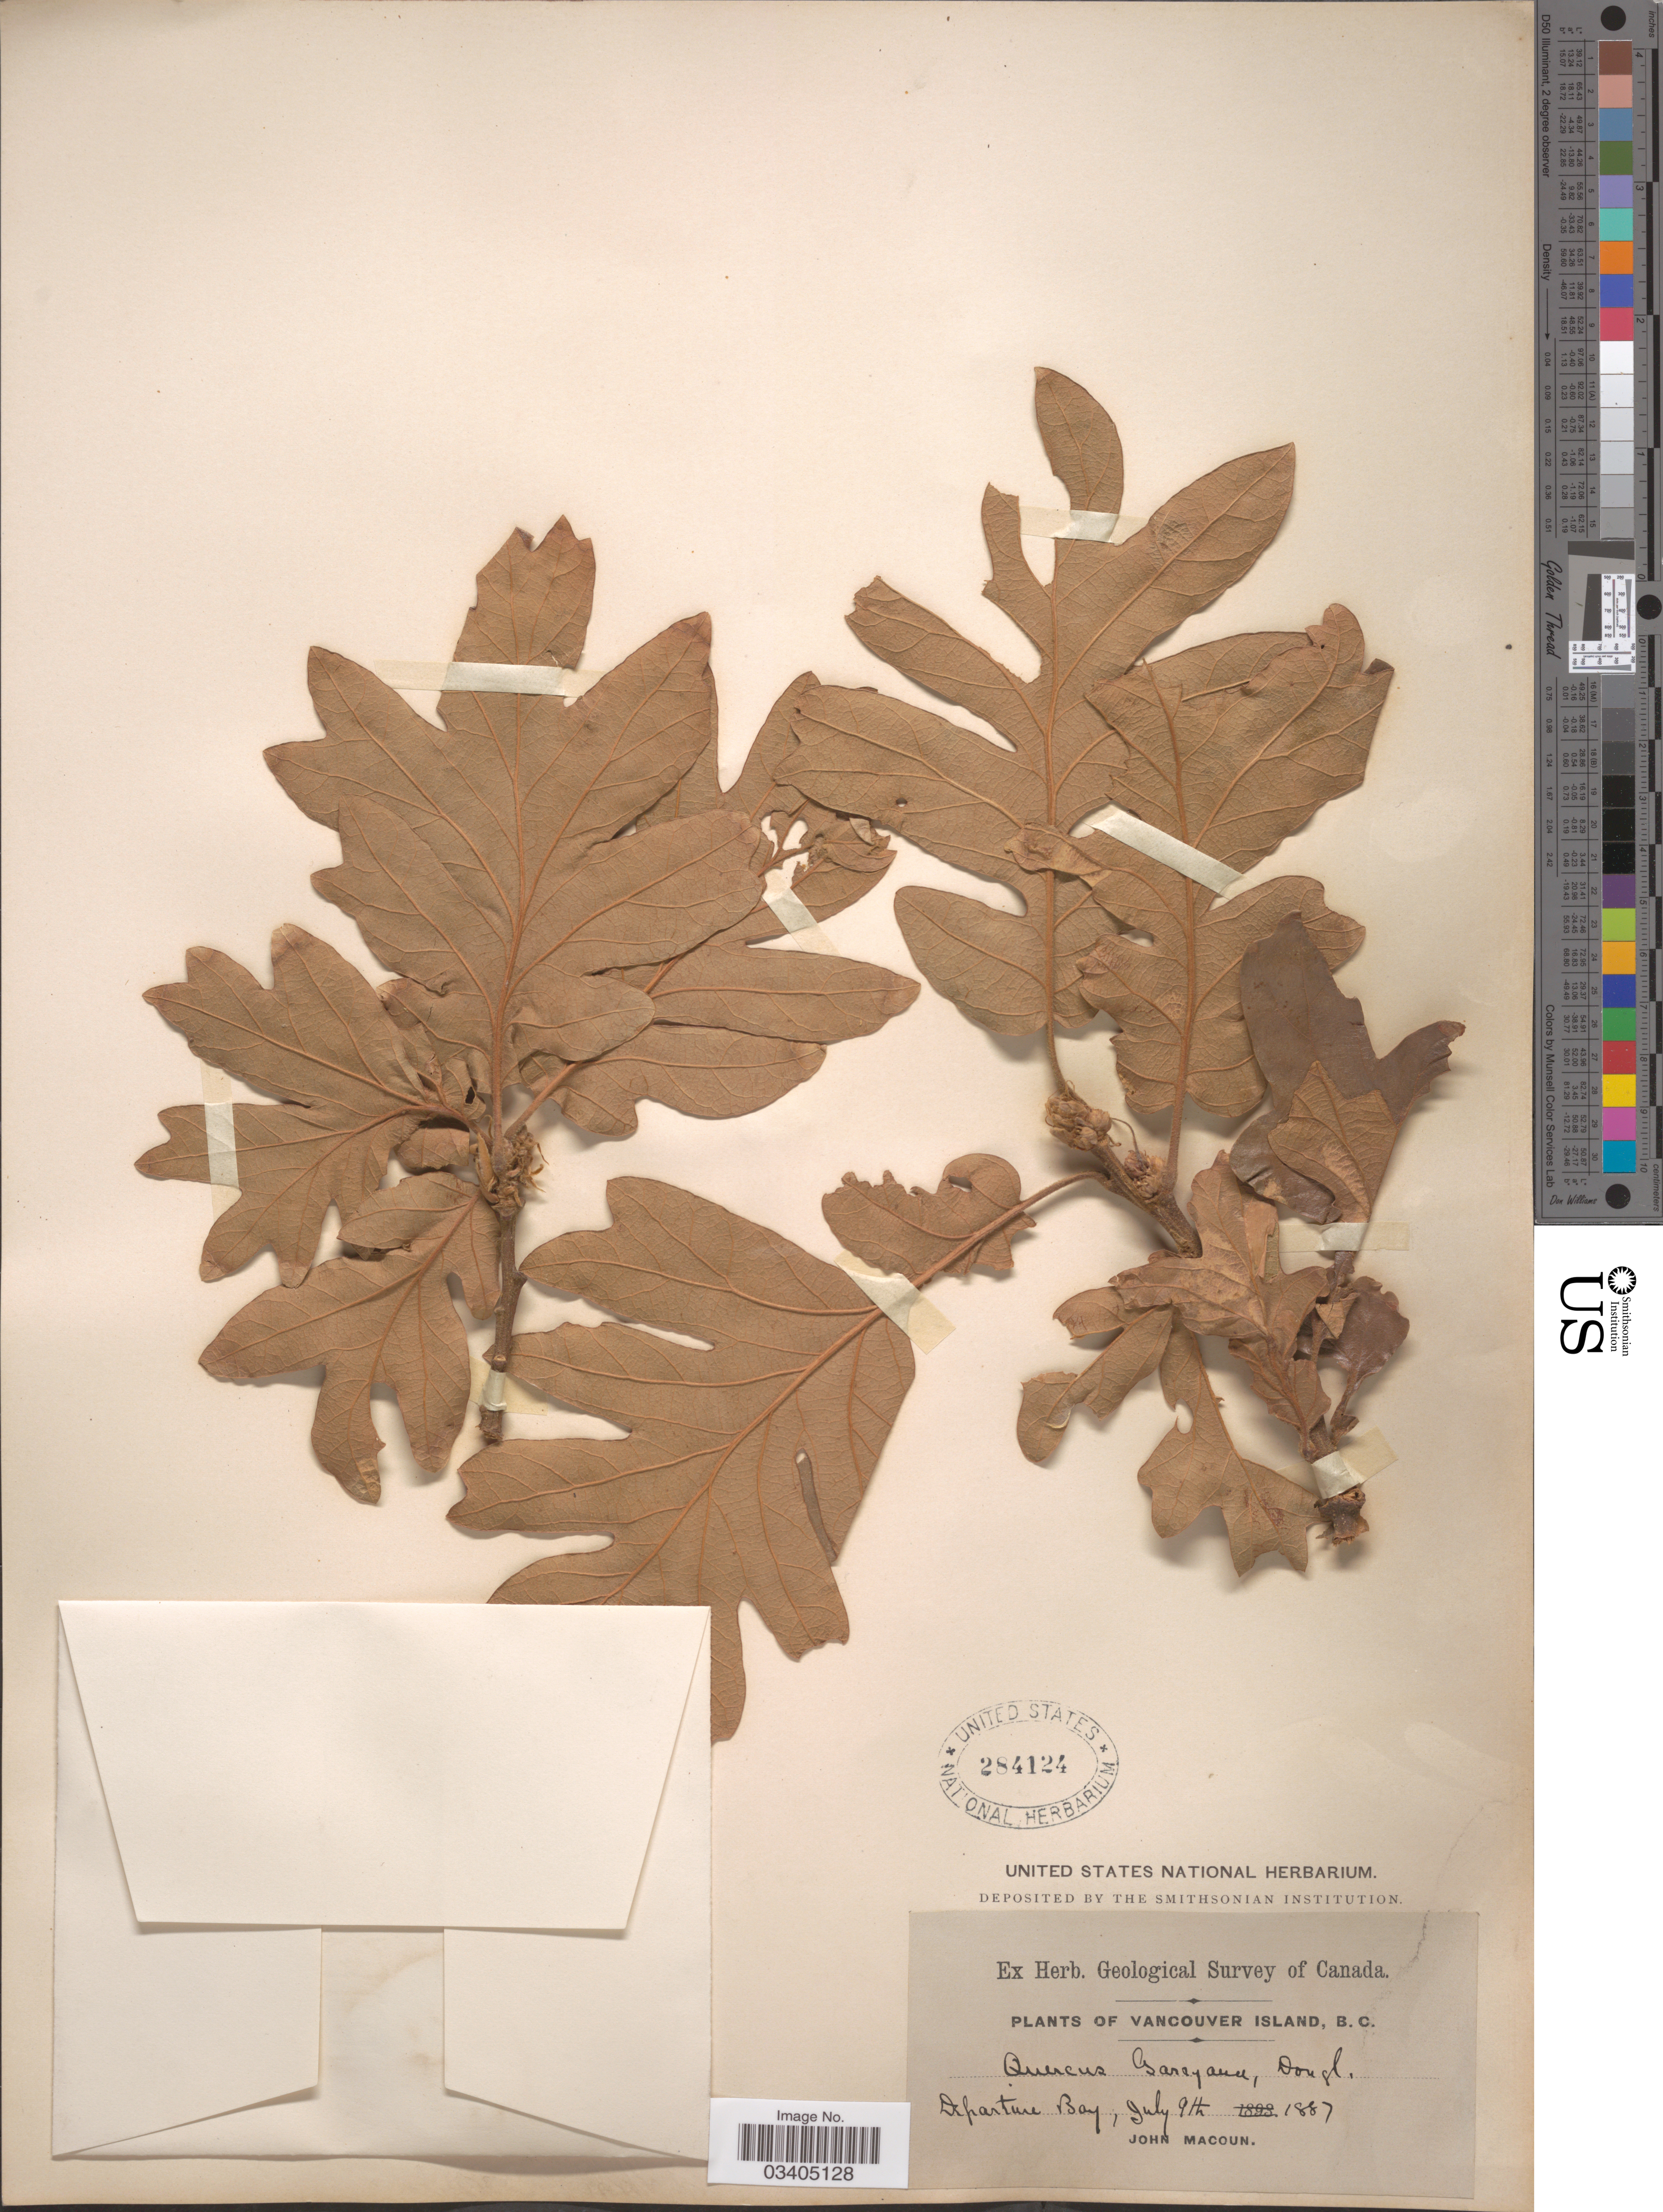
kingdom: Plantae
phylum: Tracheophyta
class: Magnoliopsida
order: Fagales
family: Fagaceae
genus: Quercus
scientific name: Quercus garryana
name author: Douglas ex Hook.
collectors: J. Macoun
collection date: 1887-07-09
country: Canada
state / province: British Columbia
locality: Vancouver Island, Departure Bay.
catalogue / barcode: US 284124